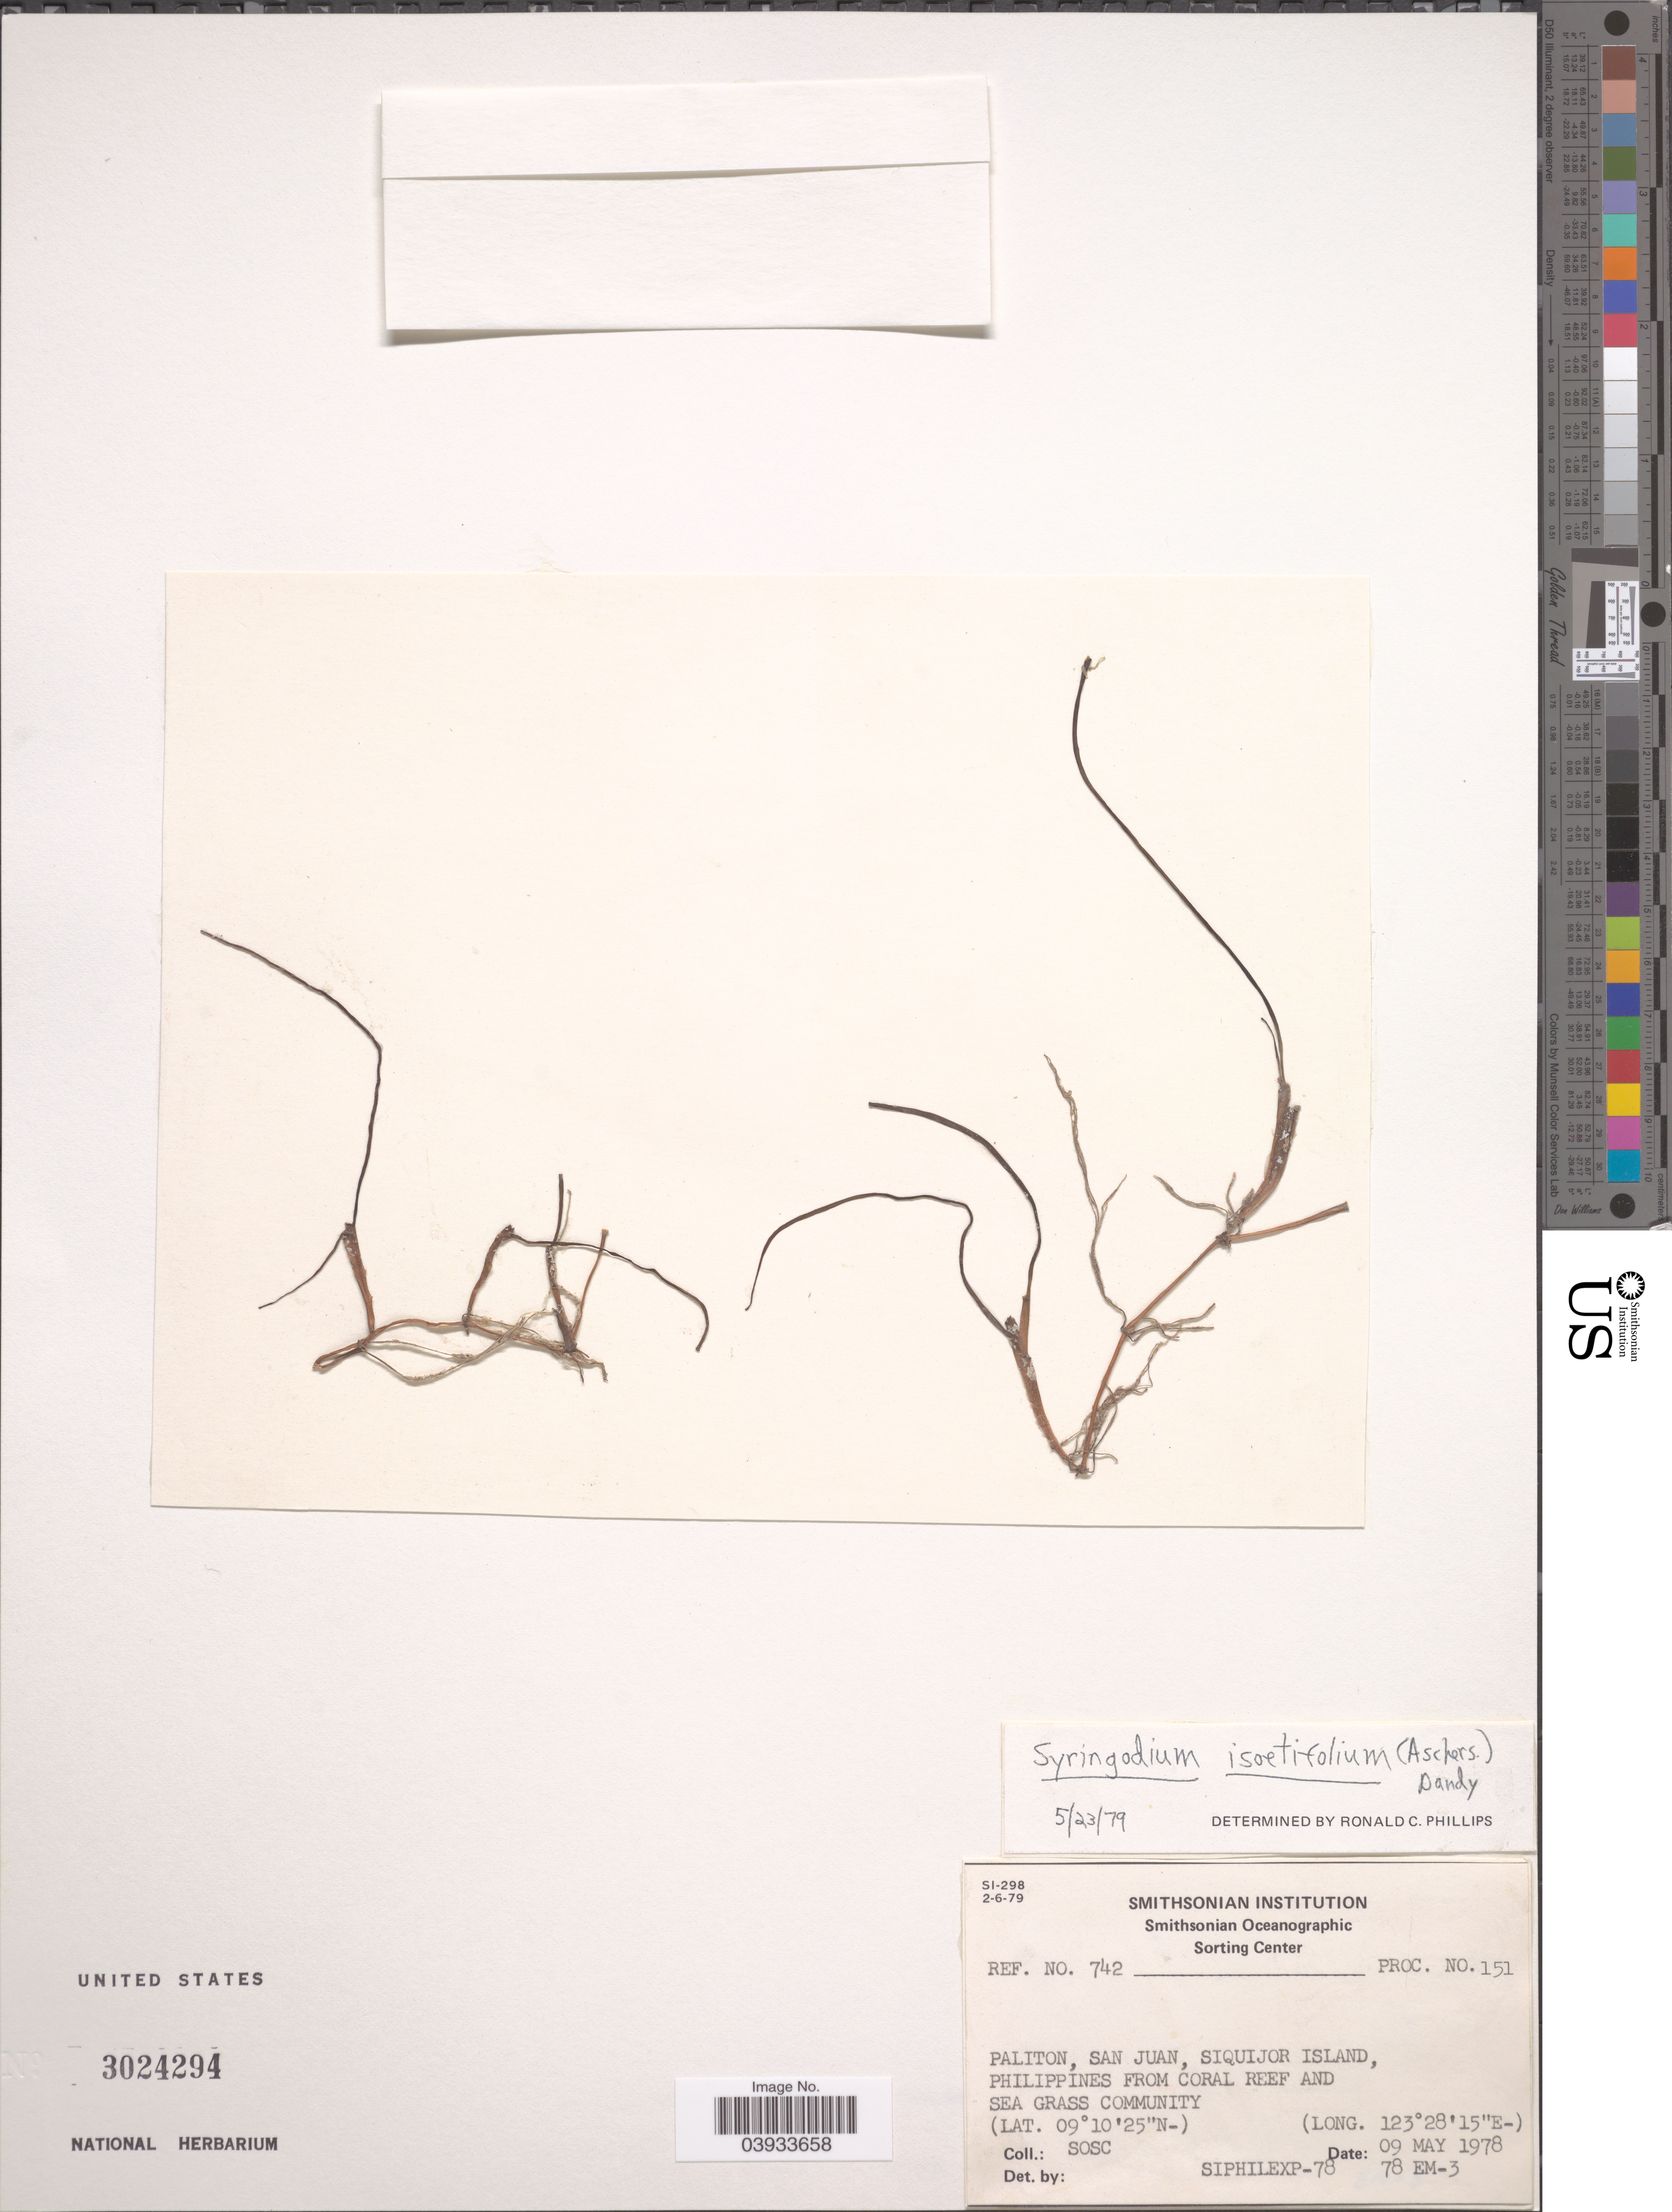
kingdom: Plantae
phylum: Tracheophyta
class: Liliopsida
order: Alismatales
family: Cymodoceaceae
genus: Syringodium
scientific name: Syringodium isoetifolium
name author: (Asch.) Dandy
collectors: SOSC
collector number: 742/151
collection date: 1978-05-09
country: Philippines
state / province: Central Visayas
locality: Paliton, San Juan, Siquijor Island.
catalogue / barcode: US 3024294